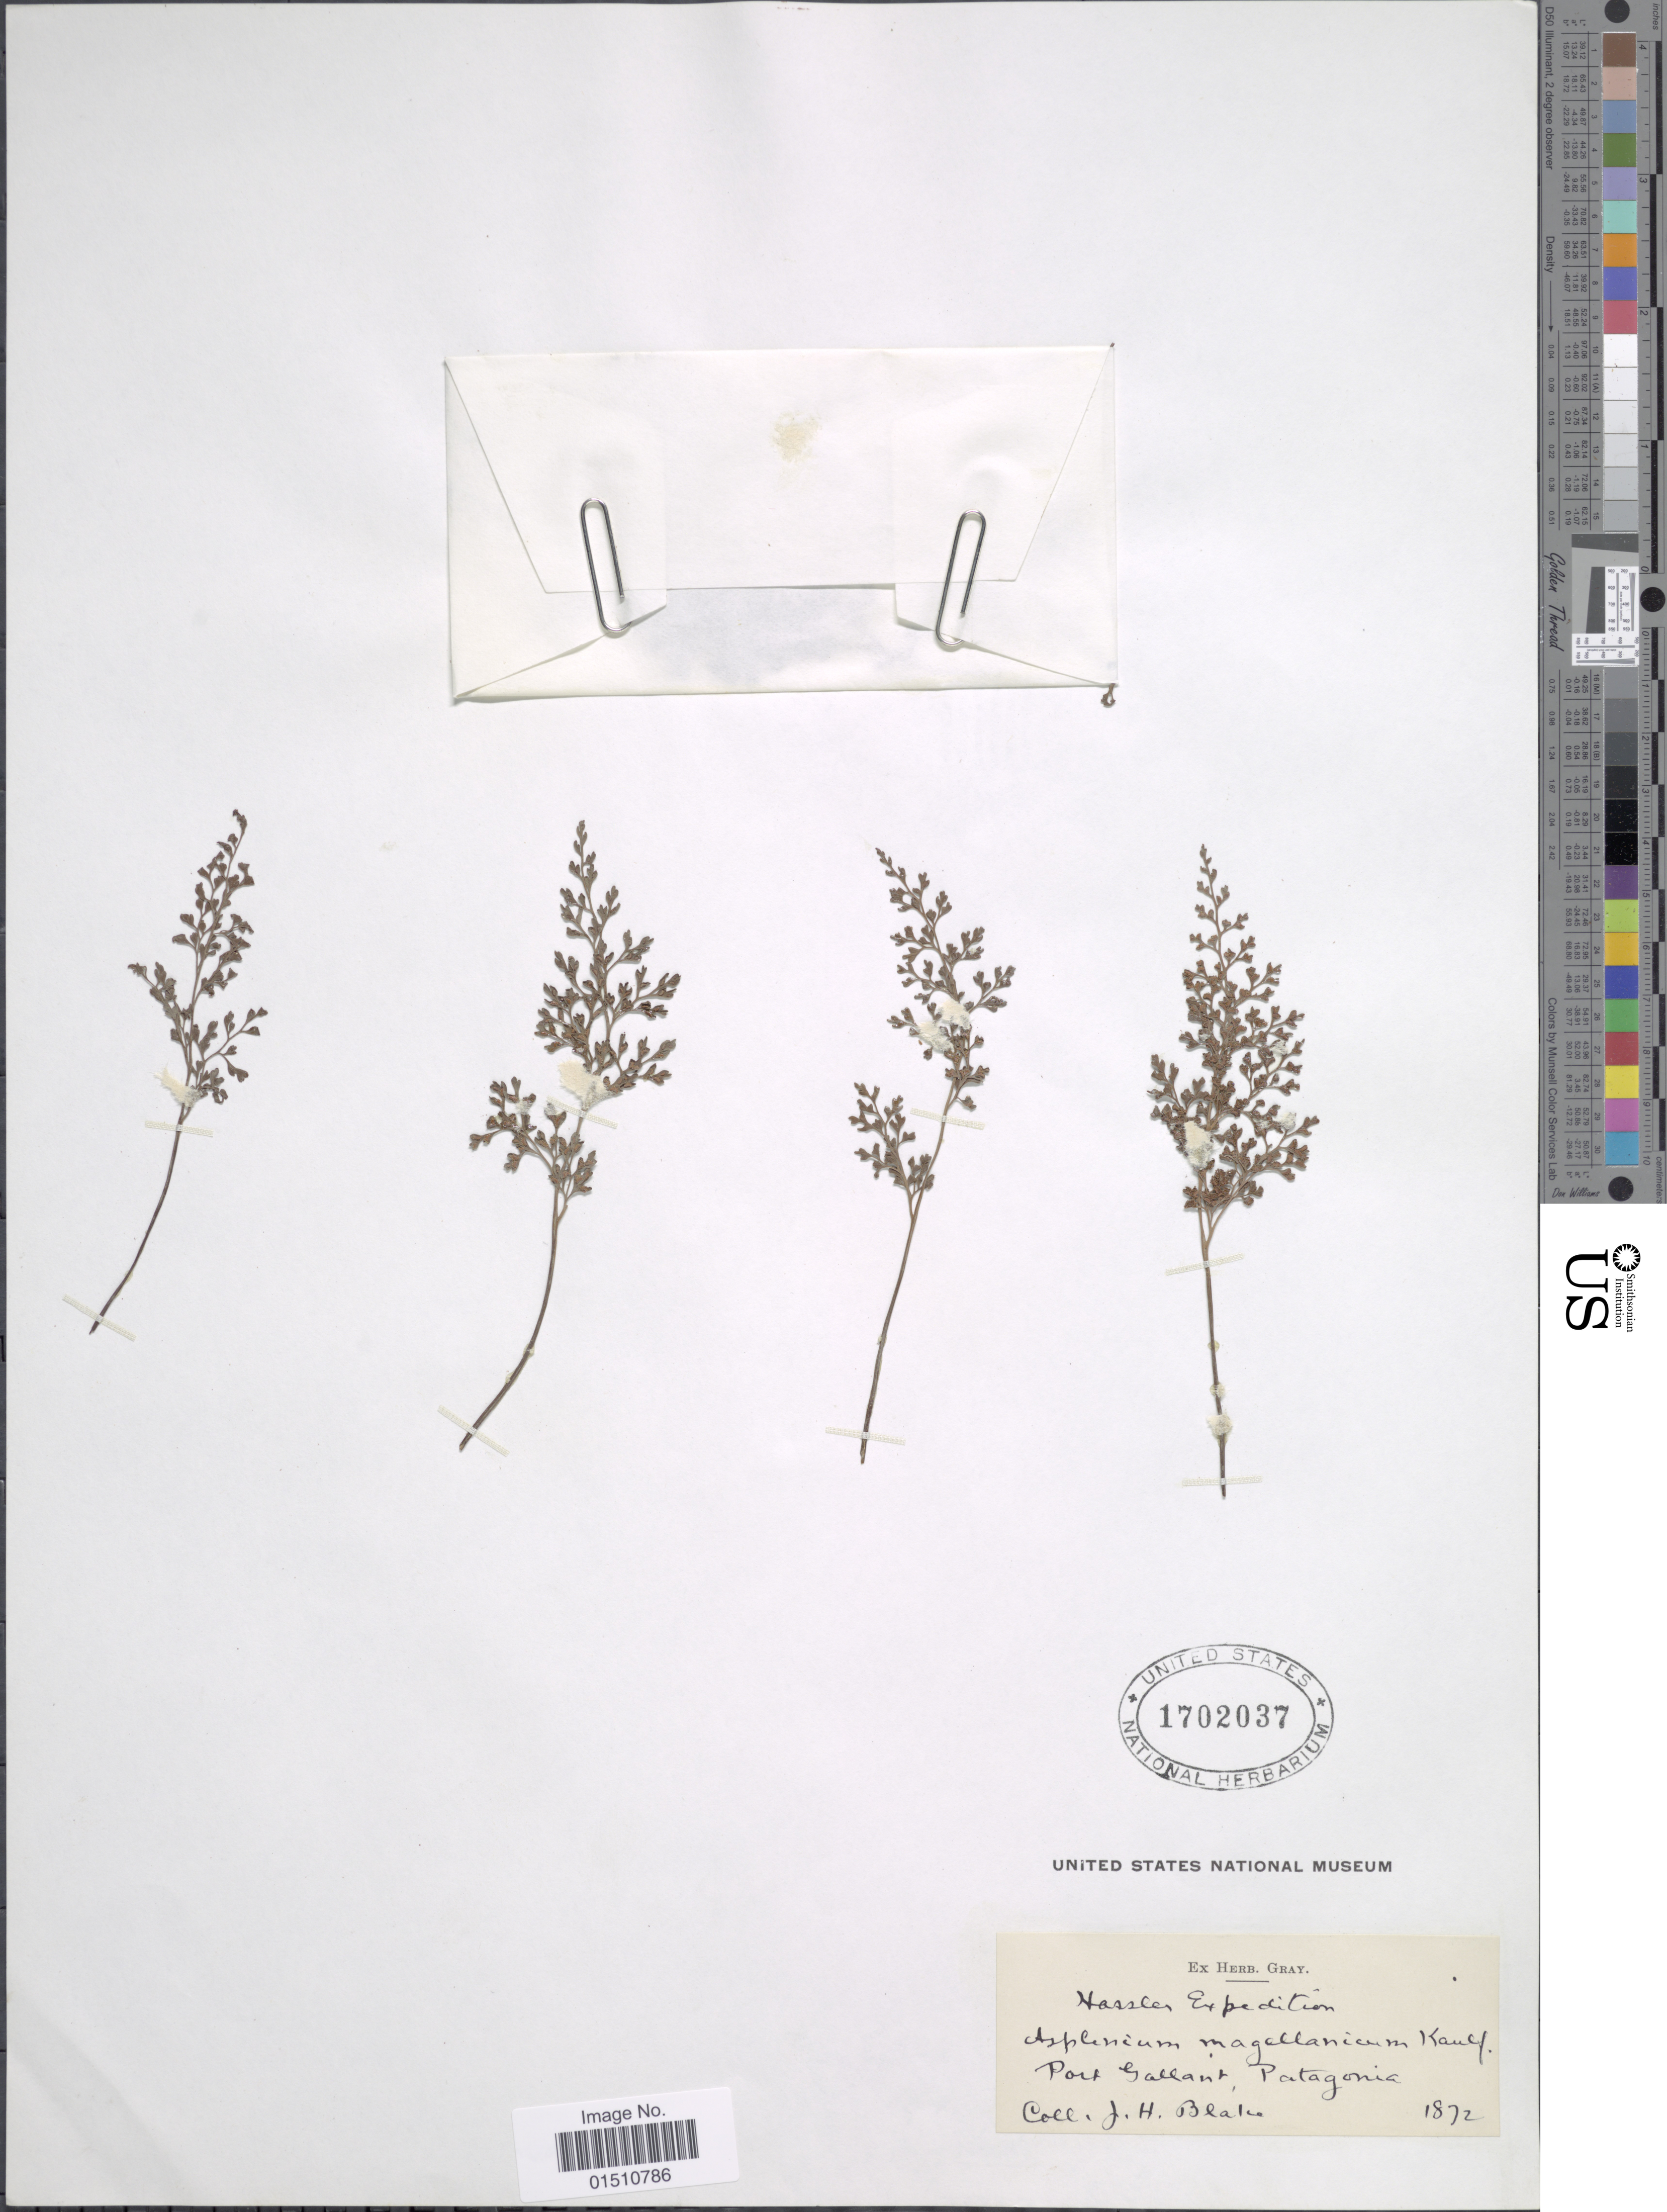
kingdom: Plantae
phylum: Tracheophyta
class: Polypodiopsida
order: Polypodiales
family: Aspleniaceae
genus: Asplenium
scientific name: Asplenium dareoides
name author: Desv.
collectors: J. Blake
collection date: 1872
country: Chile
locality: Port Gallant, Patagonia.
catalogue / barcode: US 1702037